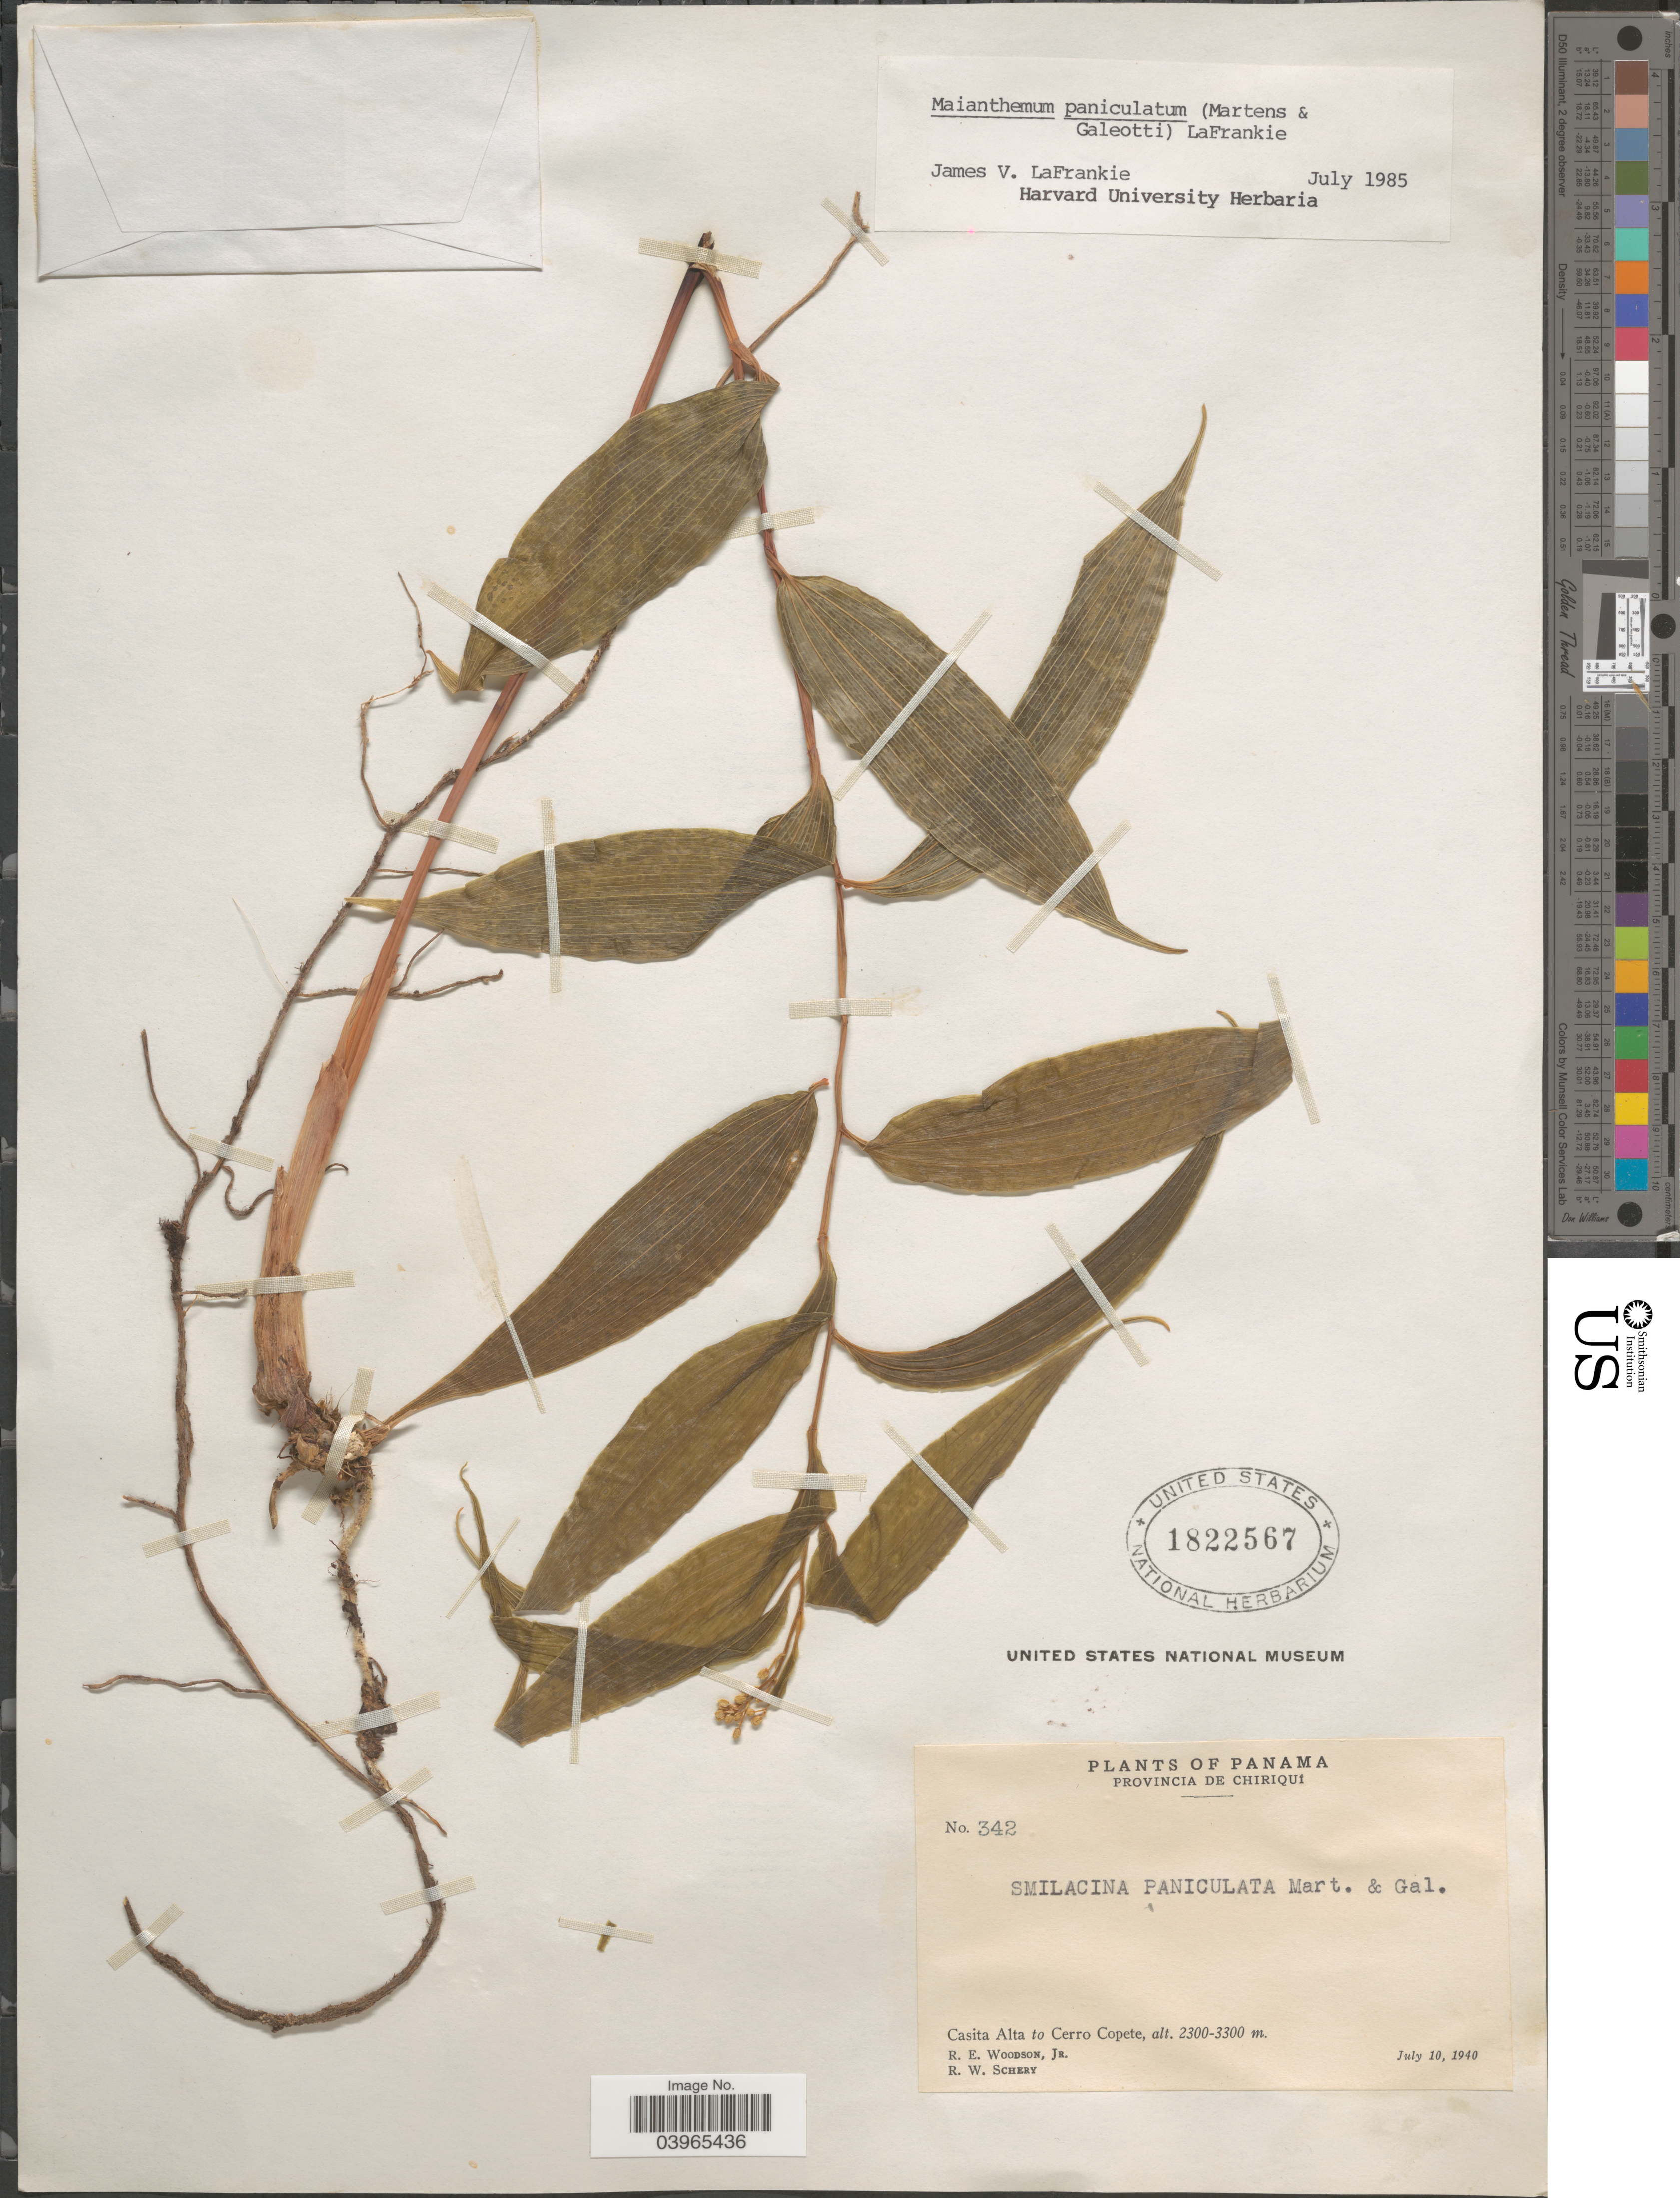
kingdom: Plantae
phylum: Tracheophyta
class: Liliopsida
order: Asparagales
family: Asparagaceae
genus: Maianthemum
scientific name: Maianthemum paniculatum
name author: (M. Martens & Galeotti) LaFrankie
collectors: R. E. Woodson & R. W. Schery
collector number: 342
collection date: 1940-07-10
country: Panama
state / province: Chiriqui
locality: Casita Alta to Cerro Copete.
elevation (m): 2300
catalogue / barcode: US 1822567